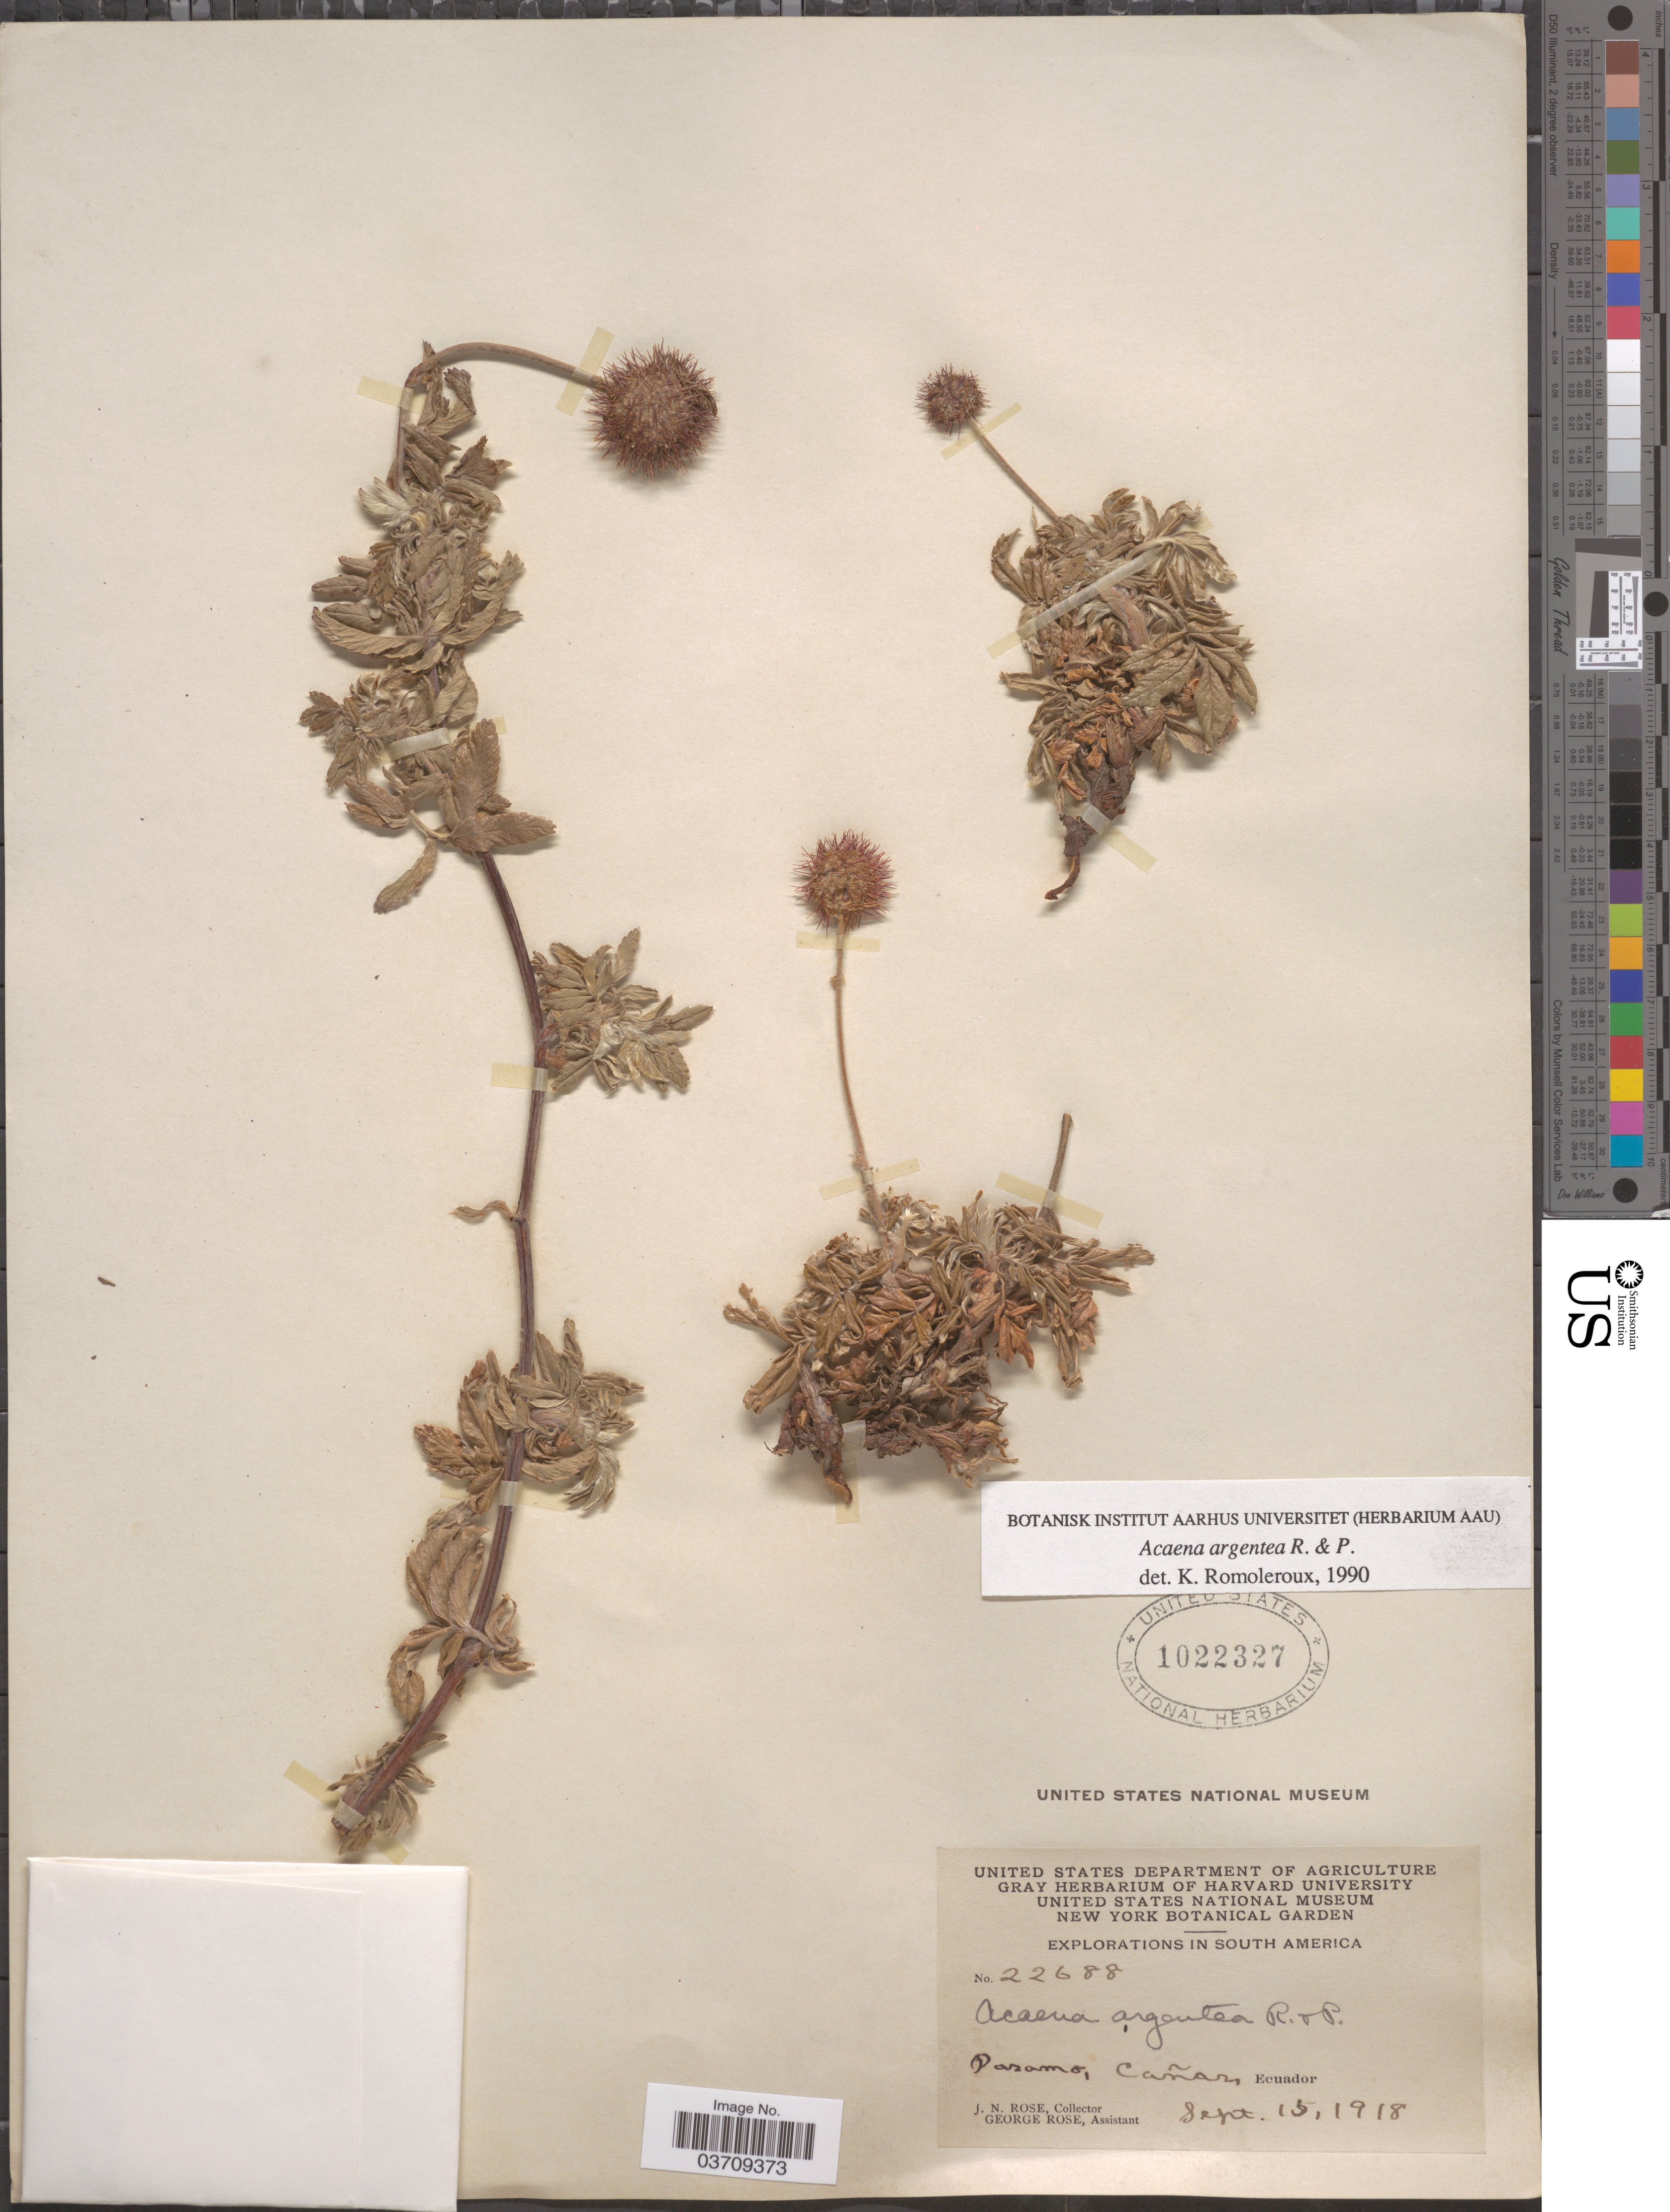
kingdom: Plantae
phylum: Tracheophyta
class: Magnoliopsida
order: Rosales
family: Rosaceae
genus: Acaena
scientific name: Acaena cylindristachya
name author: Ruiz & Pav.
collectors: J. N. Rose & G. Rose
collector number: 22688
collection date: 1918-09-15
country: Ecuador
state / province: Cañar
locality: Paramo.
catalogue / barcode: US 1022327